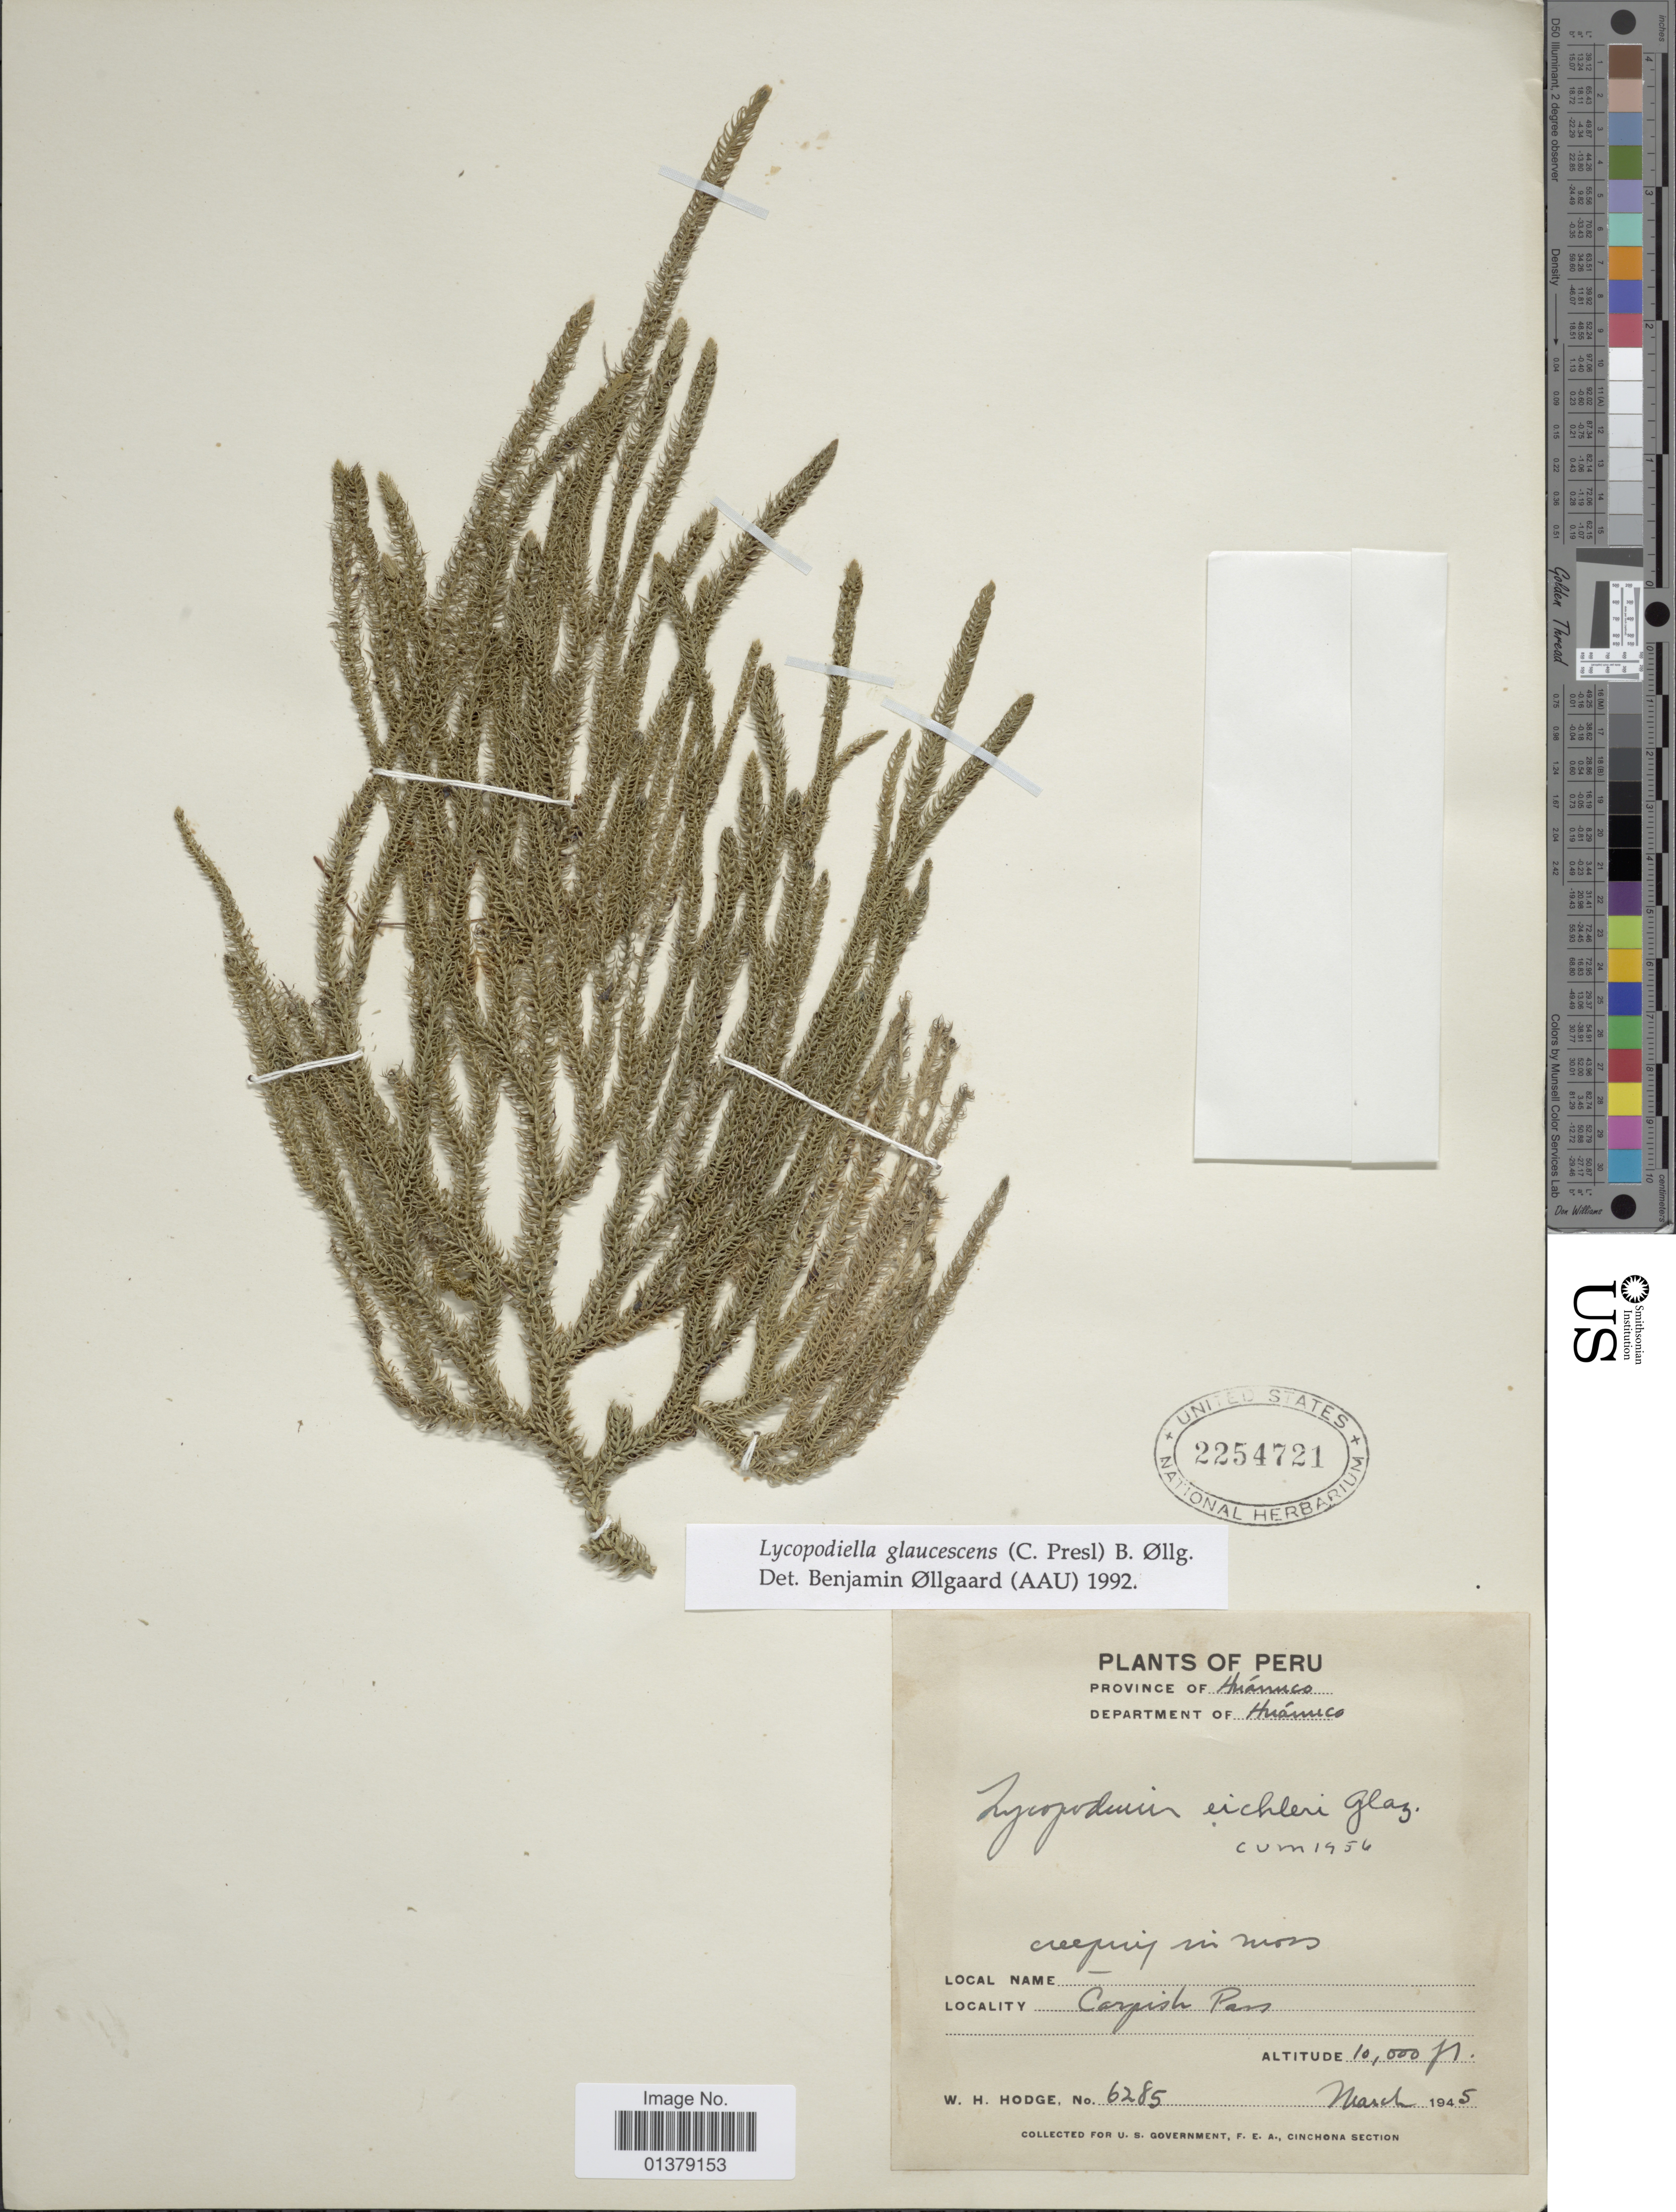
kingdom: Plantae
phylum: Tracheophyta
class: Lycopodiopsida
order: Lycopodiales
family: Lycopodiaceae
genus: Palhinhaea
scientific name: Palhinhaea glaucescens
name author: (C. Presl) Holub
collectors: W. Hodge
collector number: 6285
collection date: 1945-03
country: Peru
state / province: Huánuco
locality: Department of Huanuco, creeping in moss, Carpish pass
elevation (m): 3048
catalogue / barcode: US 2254721